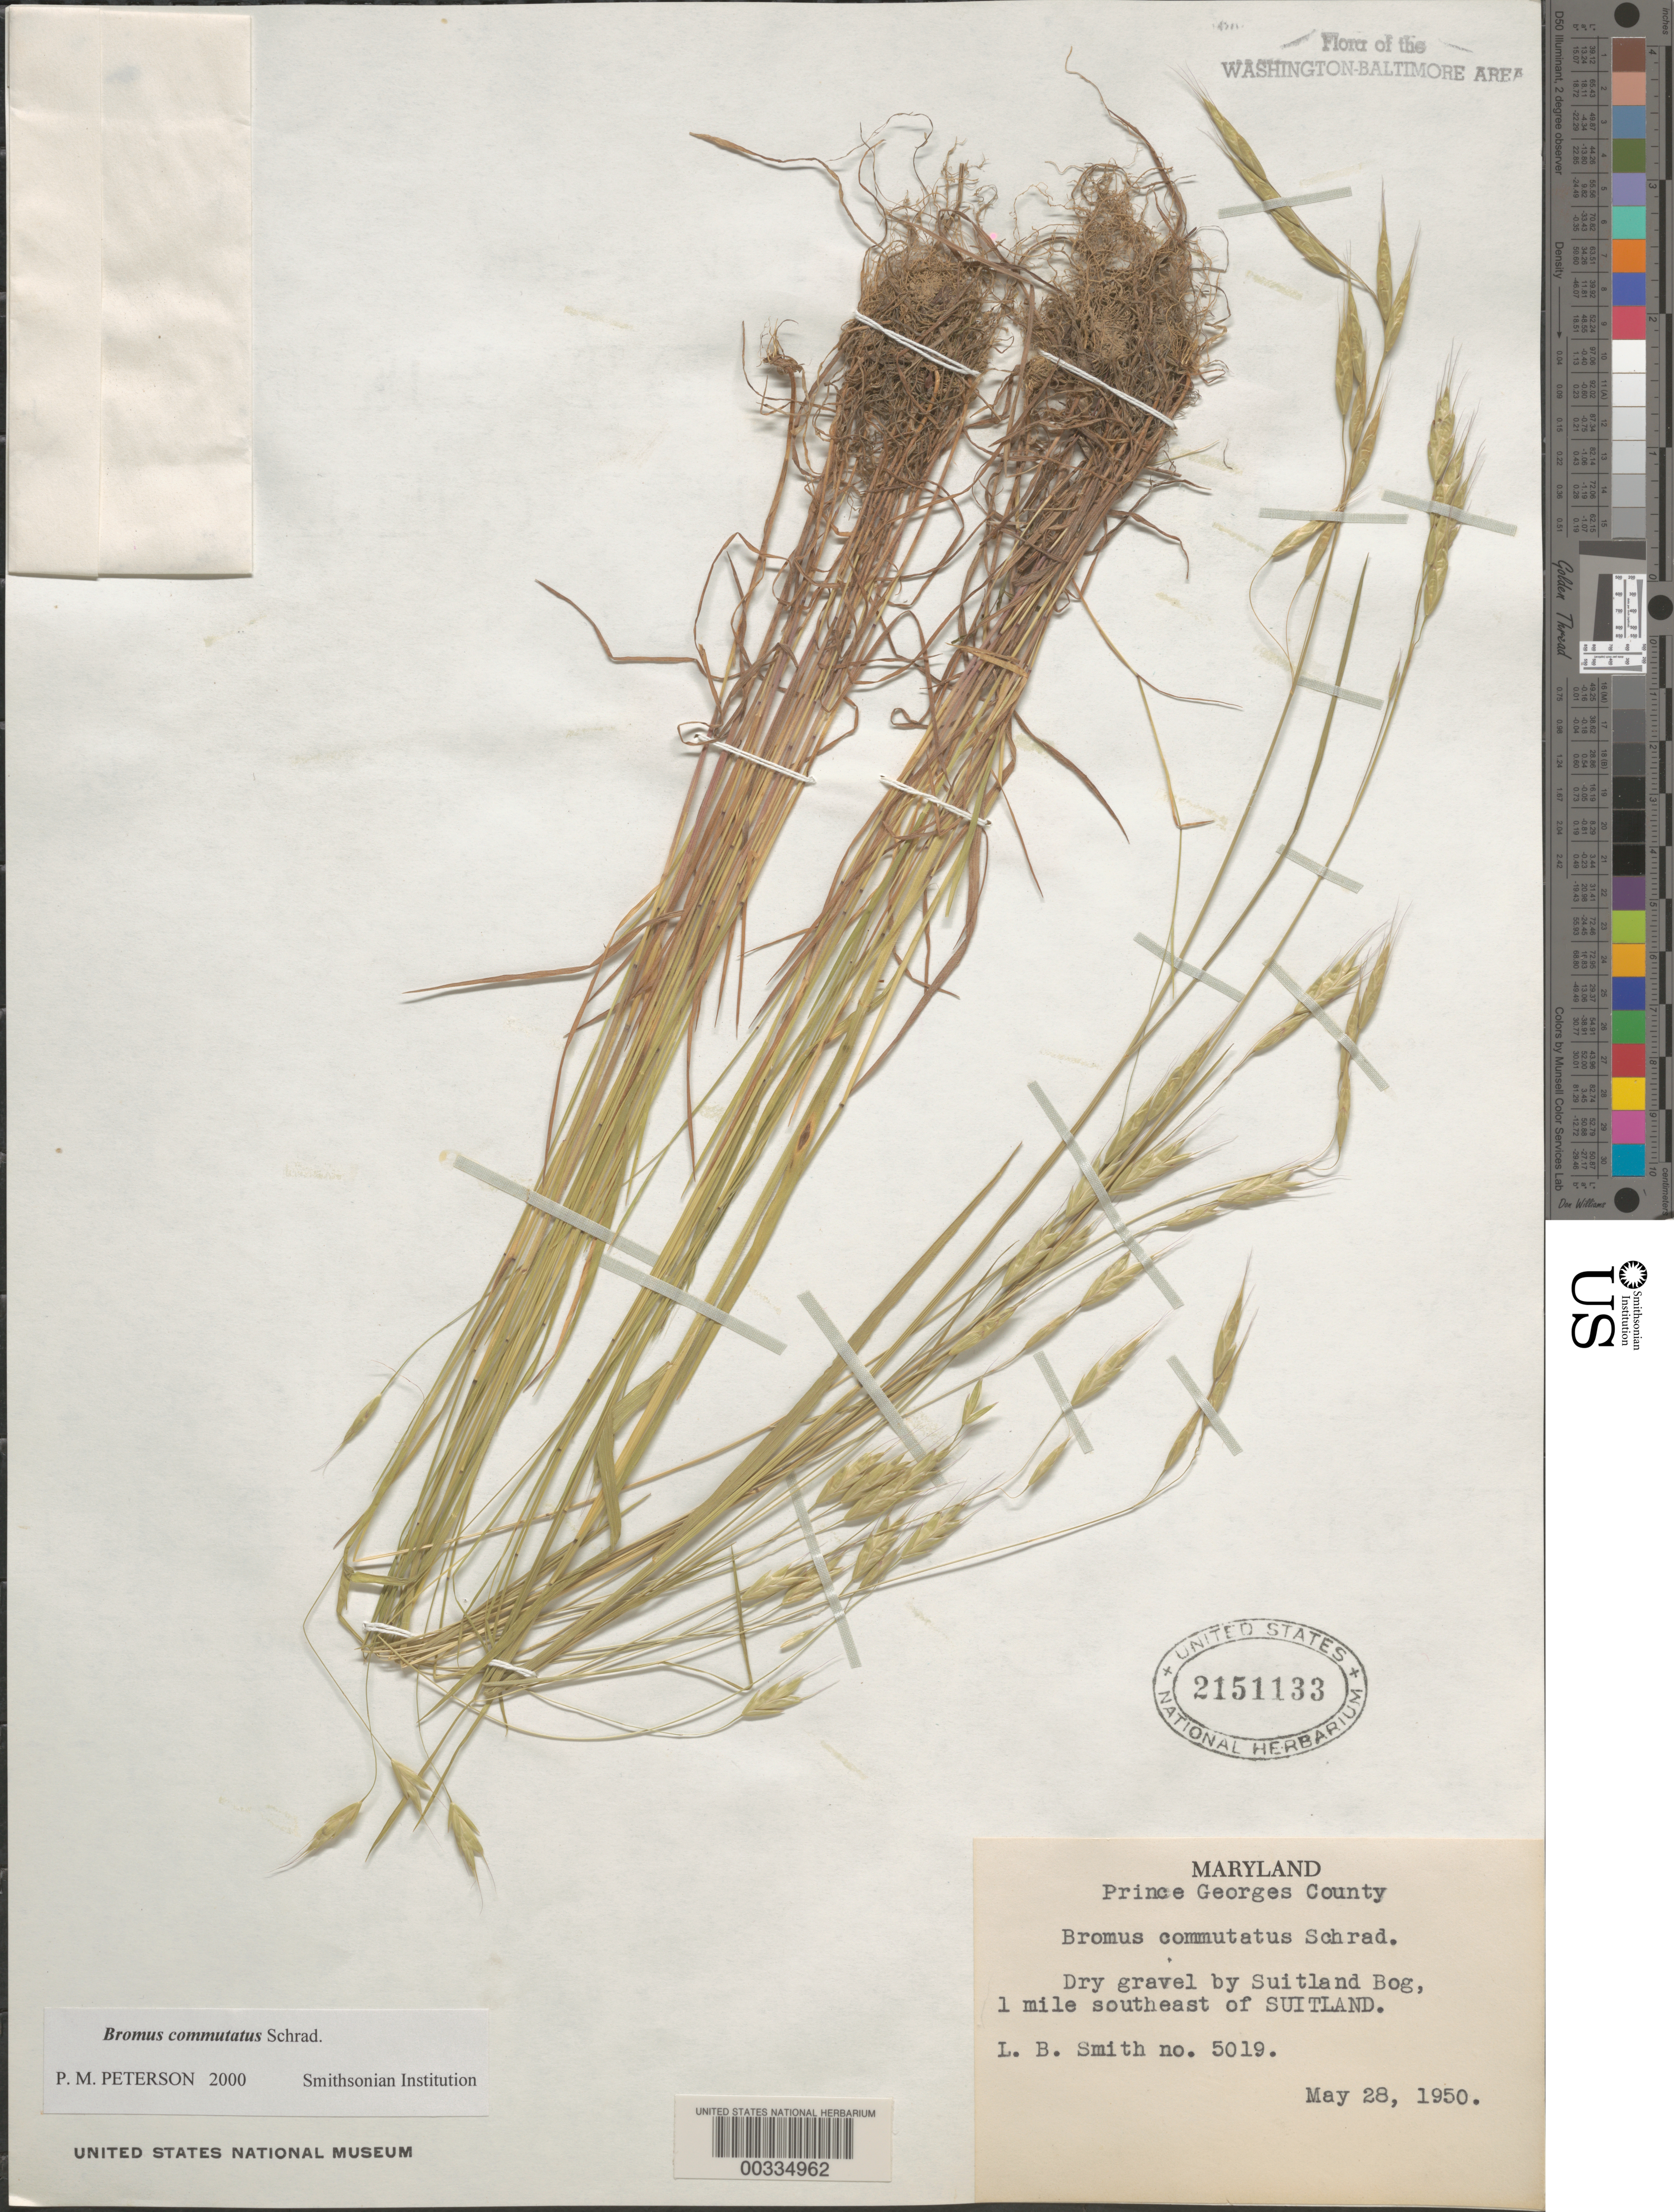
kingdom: Plantae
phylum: Tracheophyta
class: Liliopsida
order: Poales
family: Poaceae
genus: Bromus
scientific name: Bromus commutatus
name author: Schrad.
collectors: L. Smith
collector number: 5019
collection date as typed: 28 May 1950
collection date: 1950-05-28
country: United States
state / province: Maryland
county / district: Prince George's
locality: Suitland Bog, southeast of Suitland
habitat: Dry gravel by bog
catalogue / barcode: US 2151133